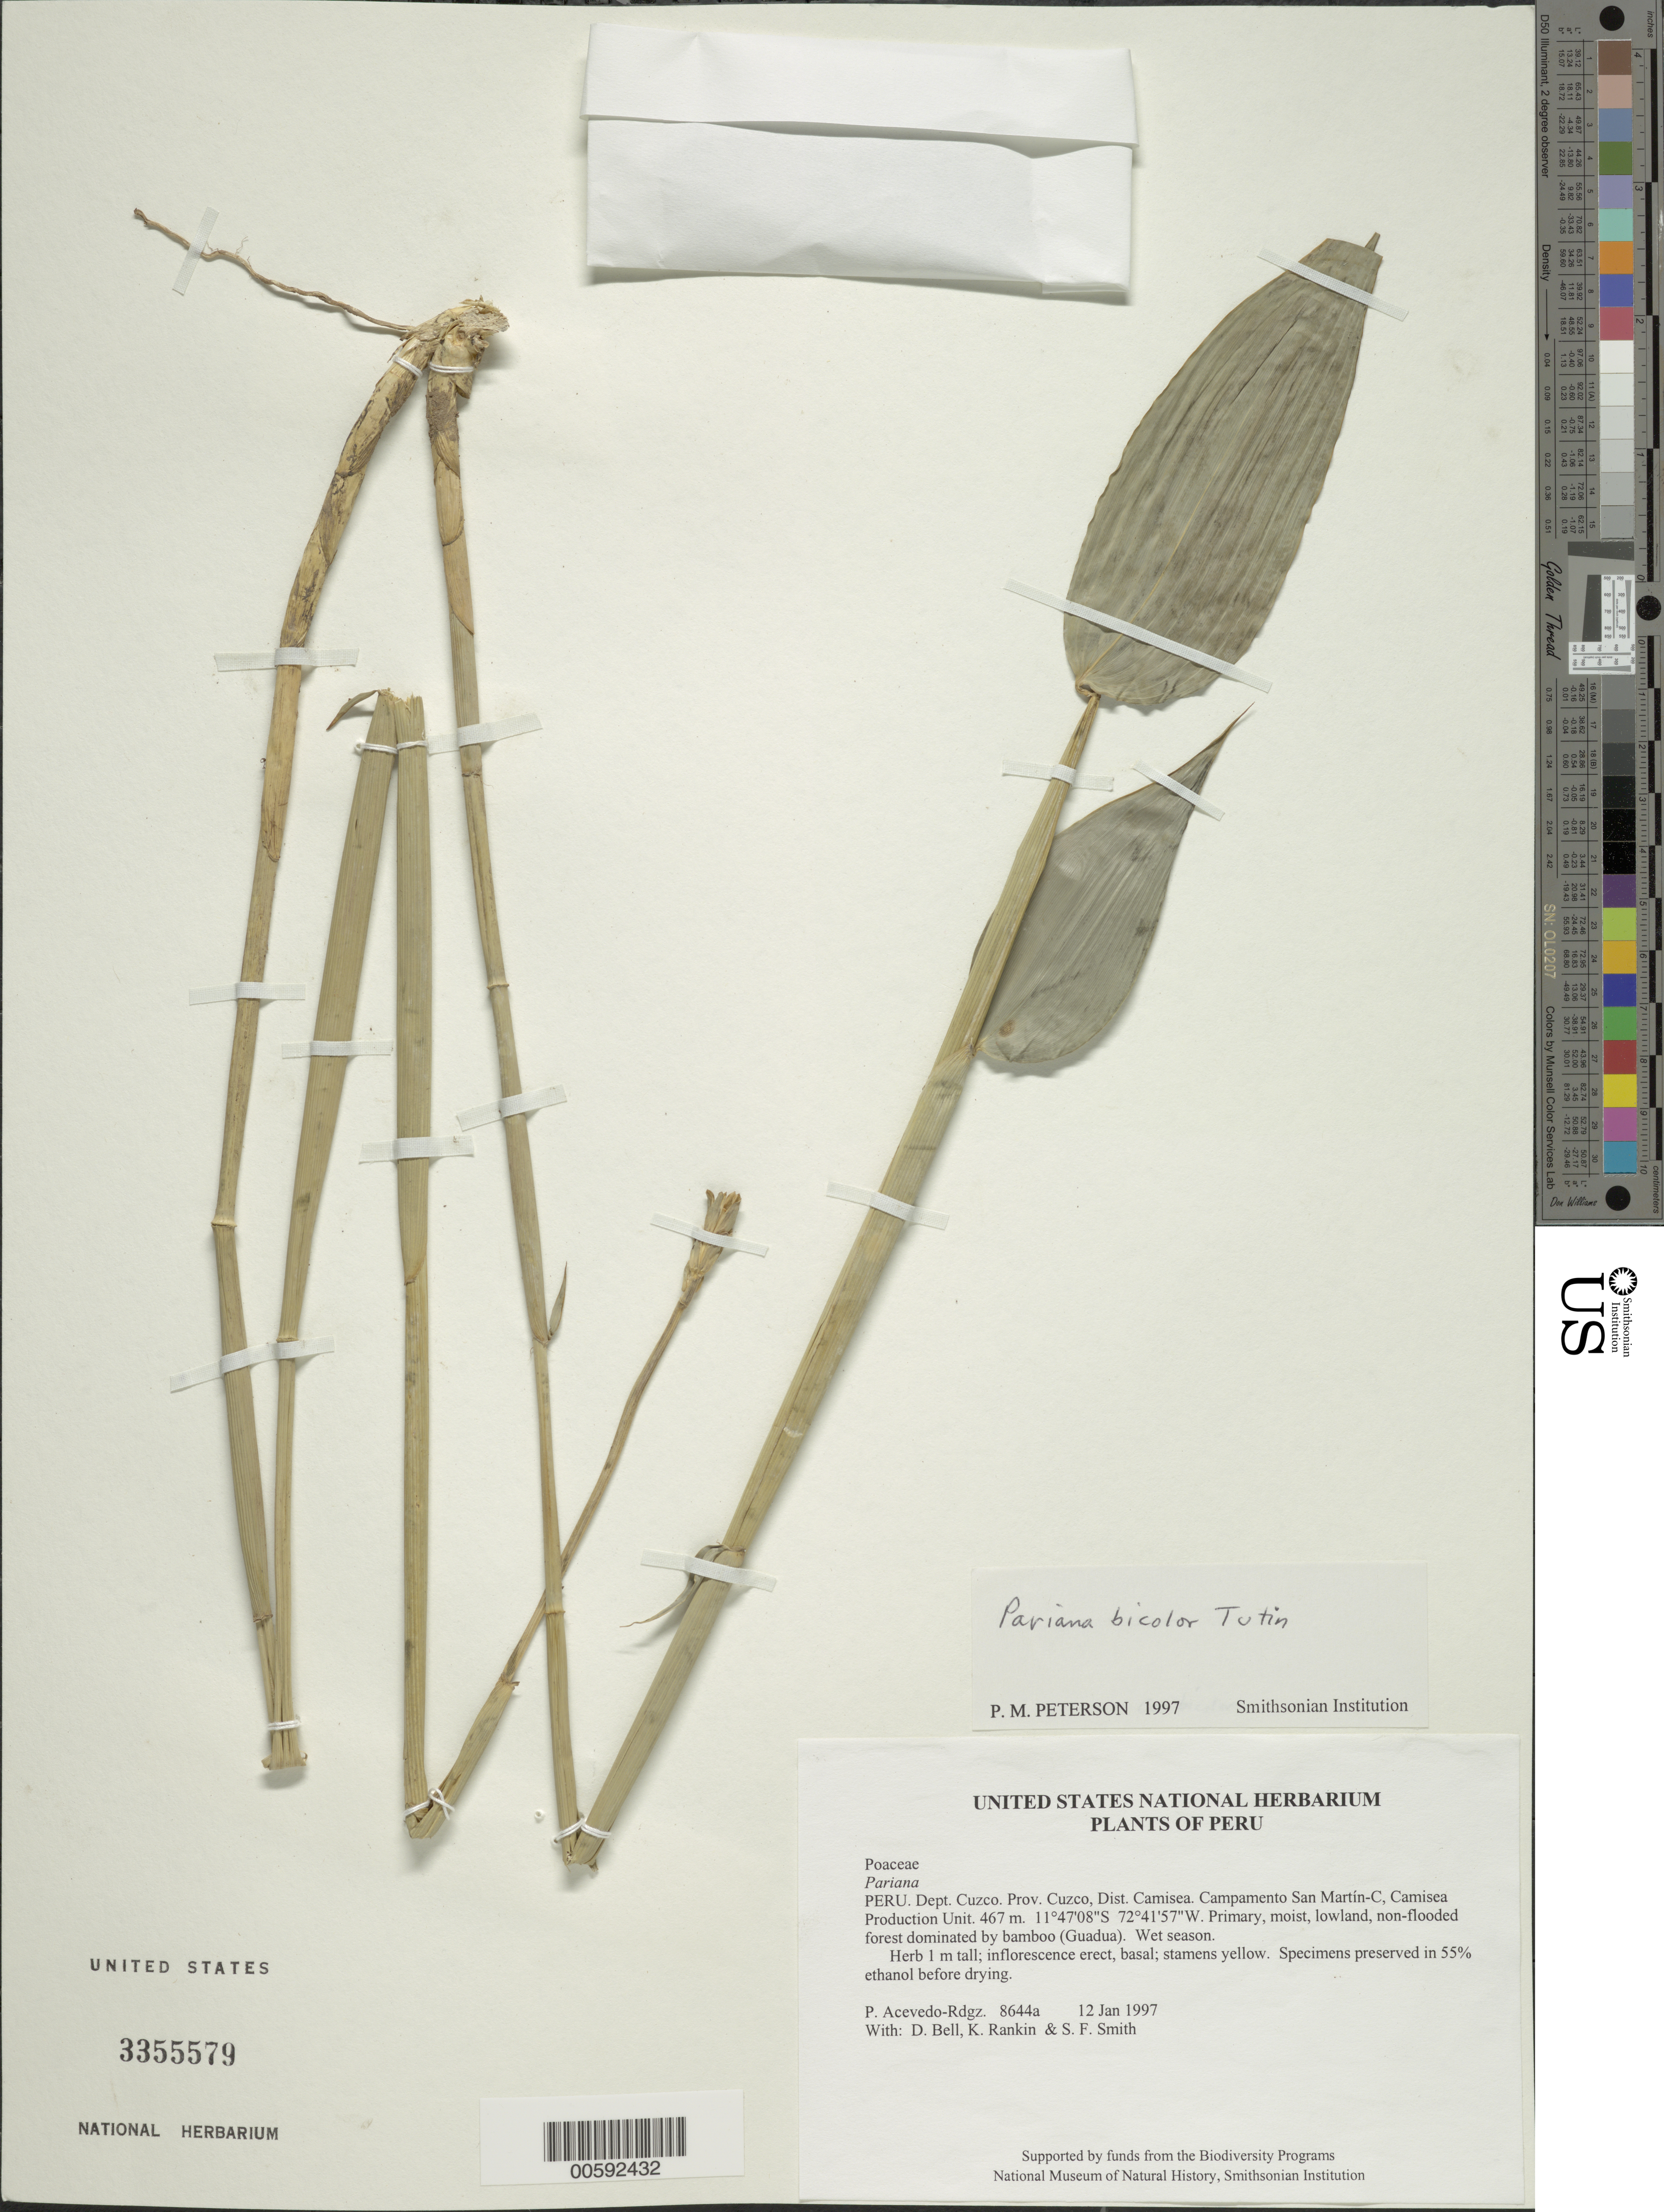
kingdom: Plantae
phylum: Tracheophyta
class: Liliopsida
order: Poales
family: Poaceae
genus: Pariana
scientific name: Pariana bicolor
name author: Tutin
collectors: P. Acevedo-Rodr., D. A. Bell, K. B. Rankin & S.F. Smith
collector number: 8644 a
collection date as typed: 12 Jan 1997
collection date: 1997-01-12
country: Peru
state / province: Cusco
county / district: Cusco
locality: Districto Camisea, Campamento San Martín-C, Camisea Production Unit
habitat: Primary, moist, lowland, non-flooded forest dominated by bamboo (Guadua). Wet season.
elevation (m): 467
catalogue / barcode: US 3355579